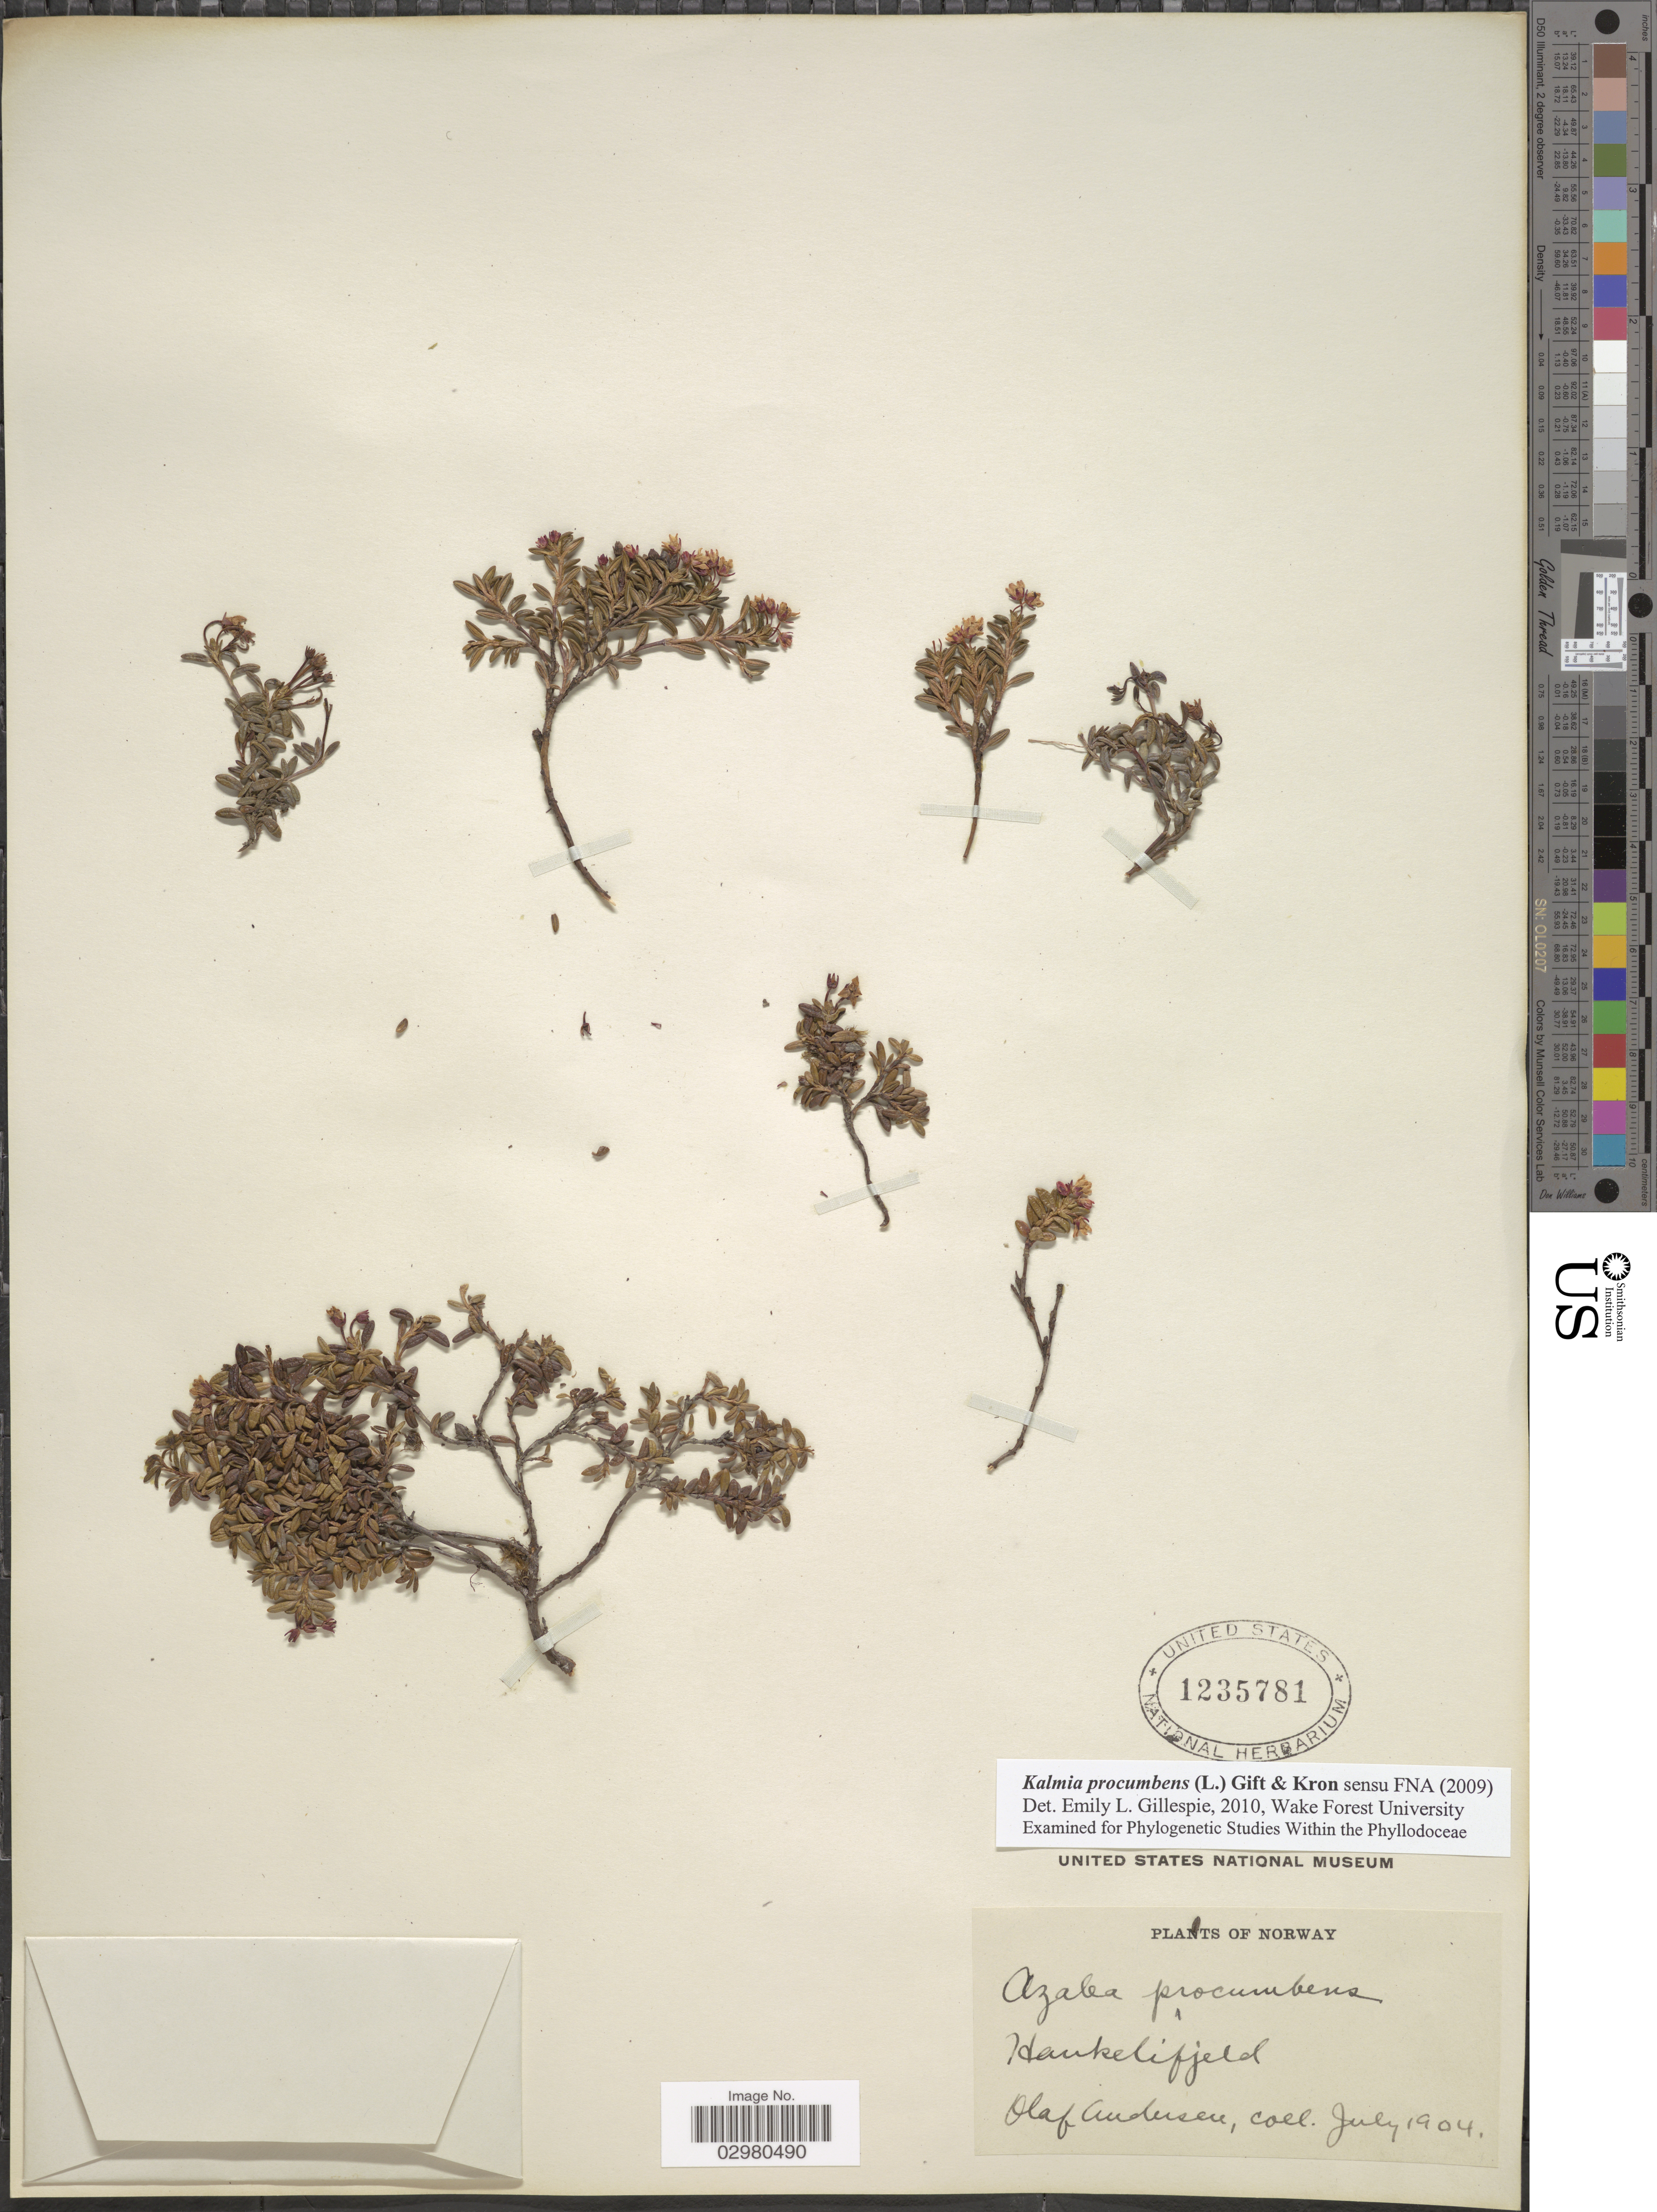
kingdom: Plantae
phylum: Tracheophyta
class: Magnoliopsida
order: Ericales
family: Ericaceae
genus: Loiseleuria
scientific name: Loiseleuria procumbens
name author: (L.) Desv.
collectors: O. Andersen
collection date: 1904-07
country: Norway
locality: Haukelifjeld.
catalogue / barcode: US 1235781